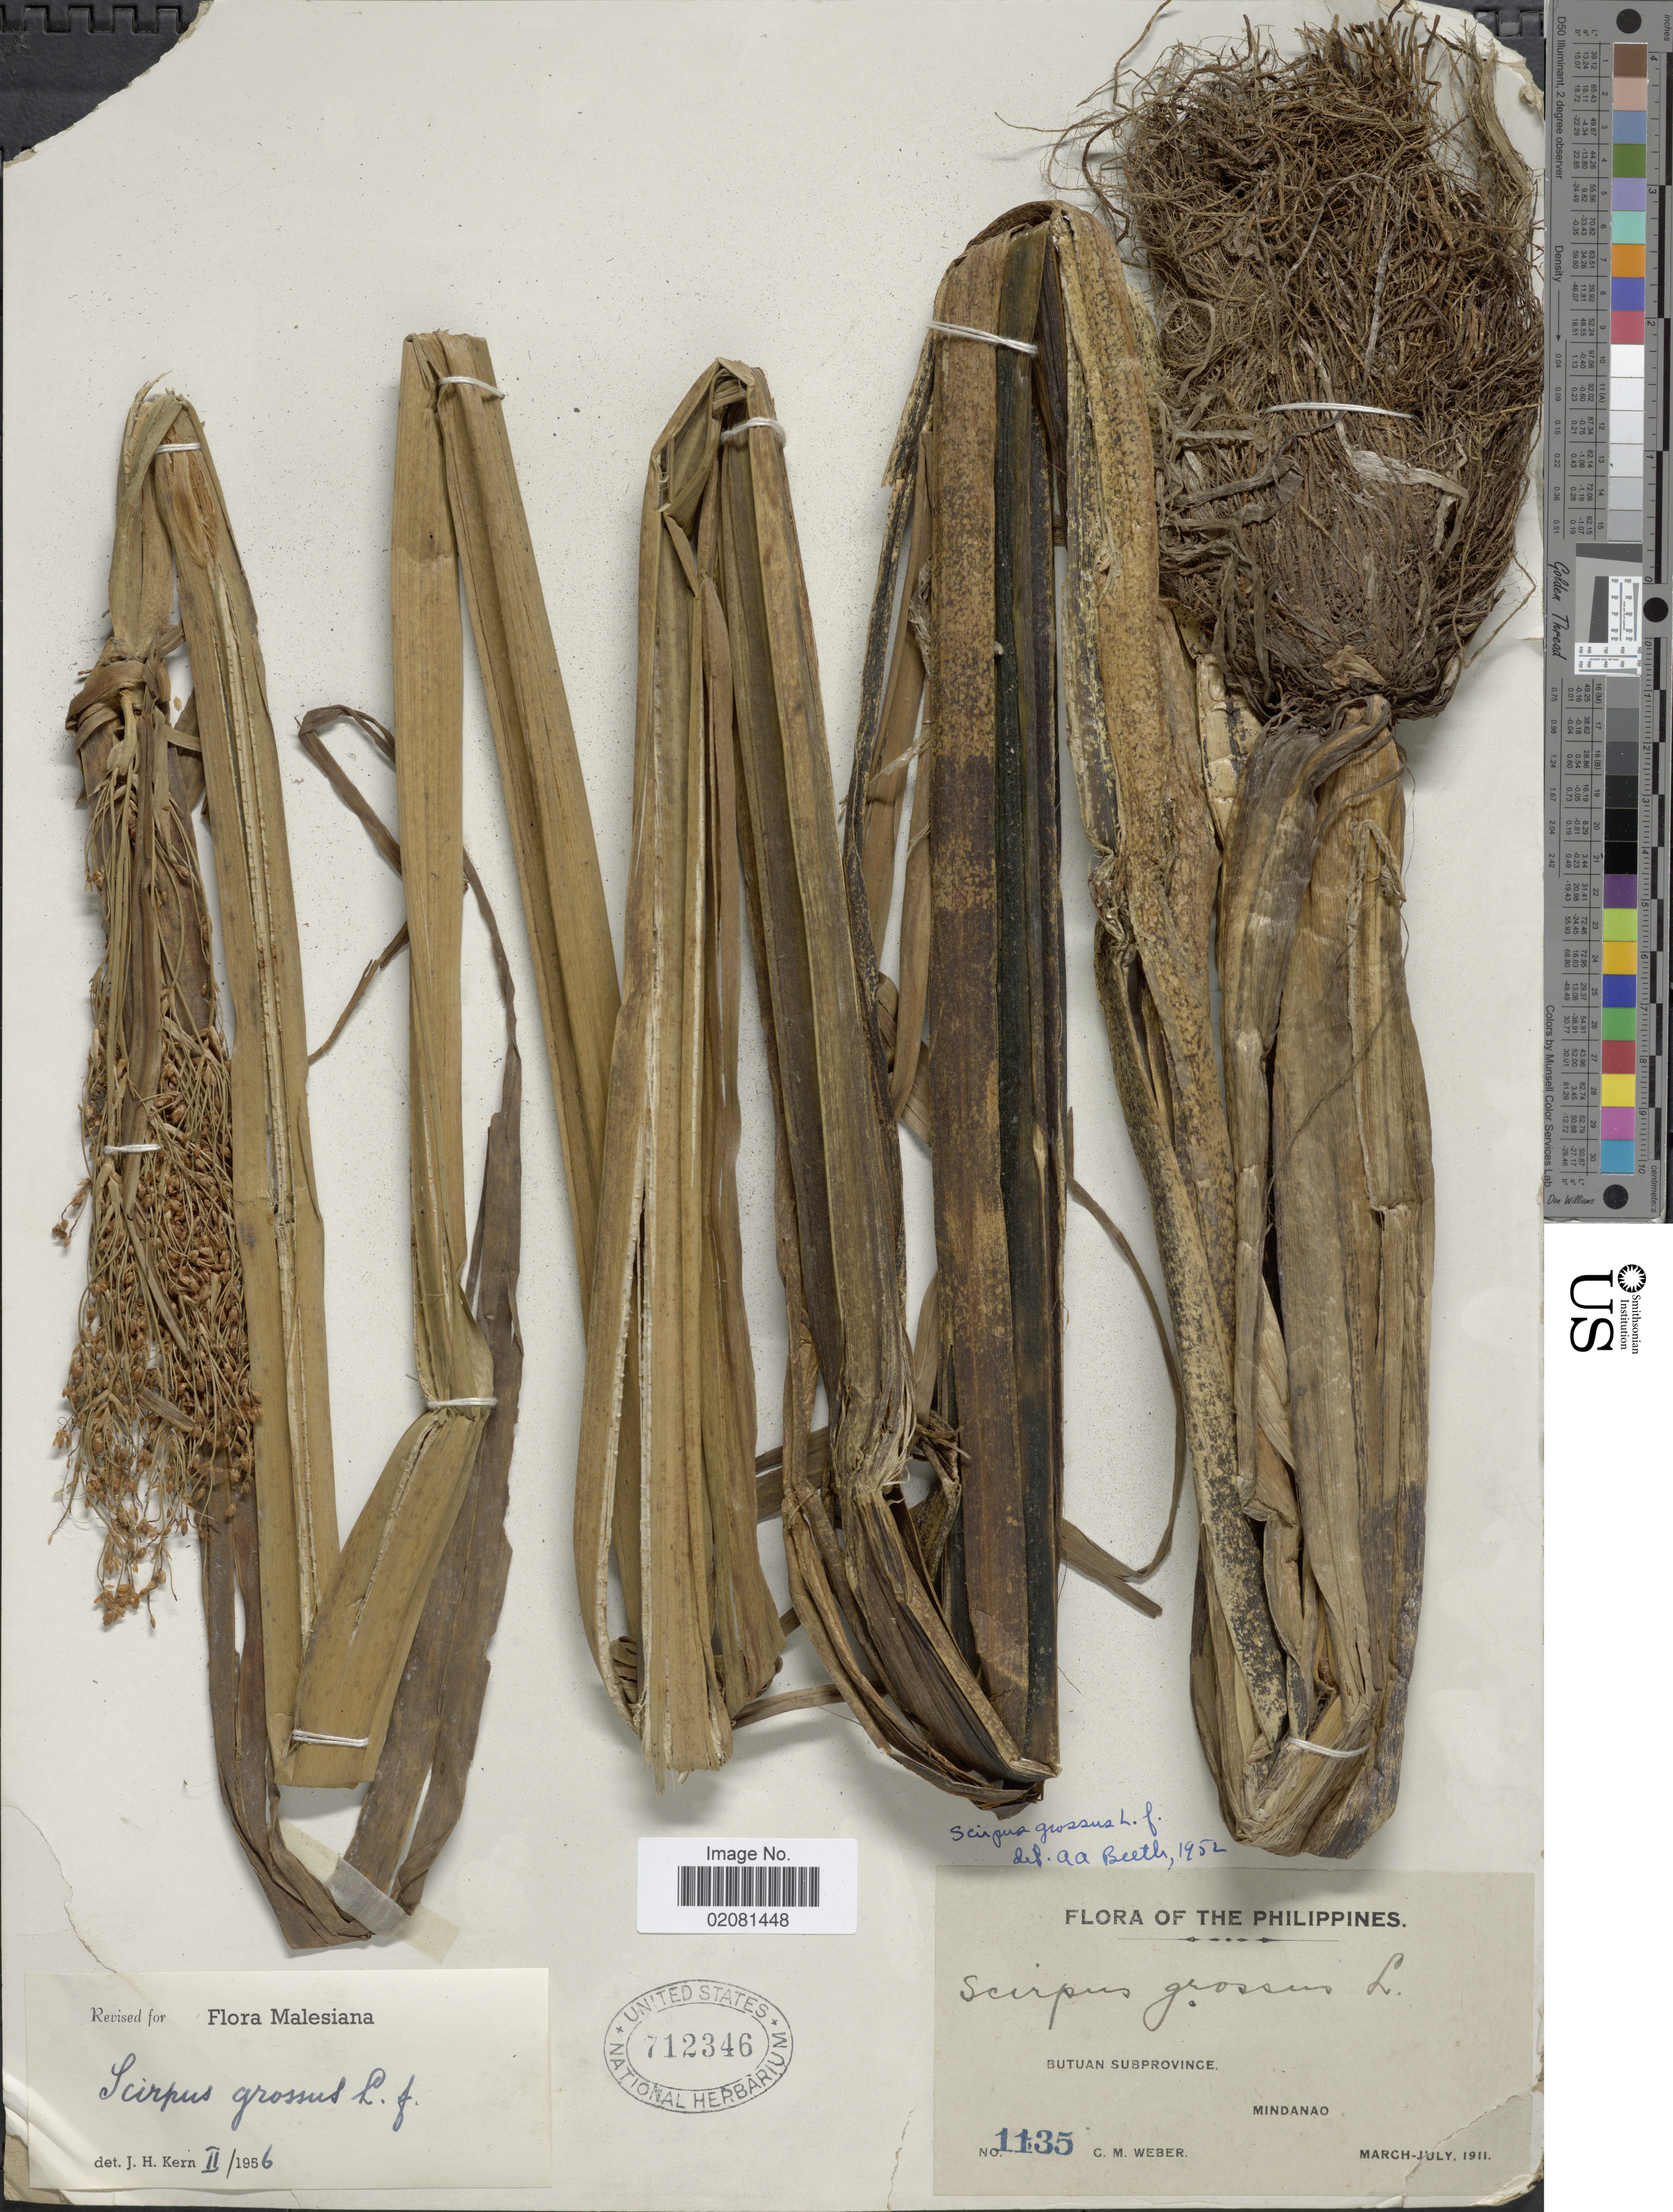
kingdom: Plantae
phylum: Tracheophyta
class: Liliopsida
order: Poales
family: Cyperaceae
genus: Actinoscirpus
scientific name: Actinoscirpus grossus var. grossus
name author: (L. f.) Goetgh. & D.A. Simpson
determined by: Strong, M. T., (US), Smithsonian Institution - National Museum of Natural History (UNITED STATES)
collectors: C. M. Weber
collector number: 1135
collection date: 1911-03/1911-07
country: Philippines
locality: Butuan Subprovince. Mindanao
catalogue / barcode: US 712346